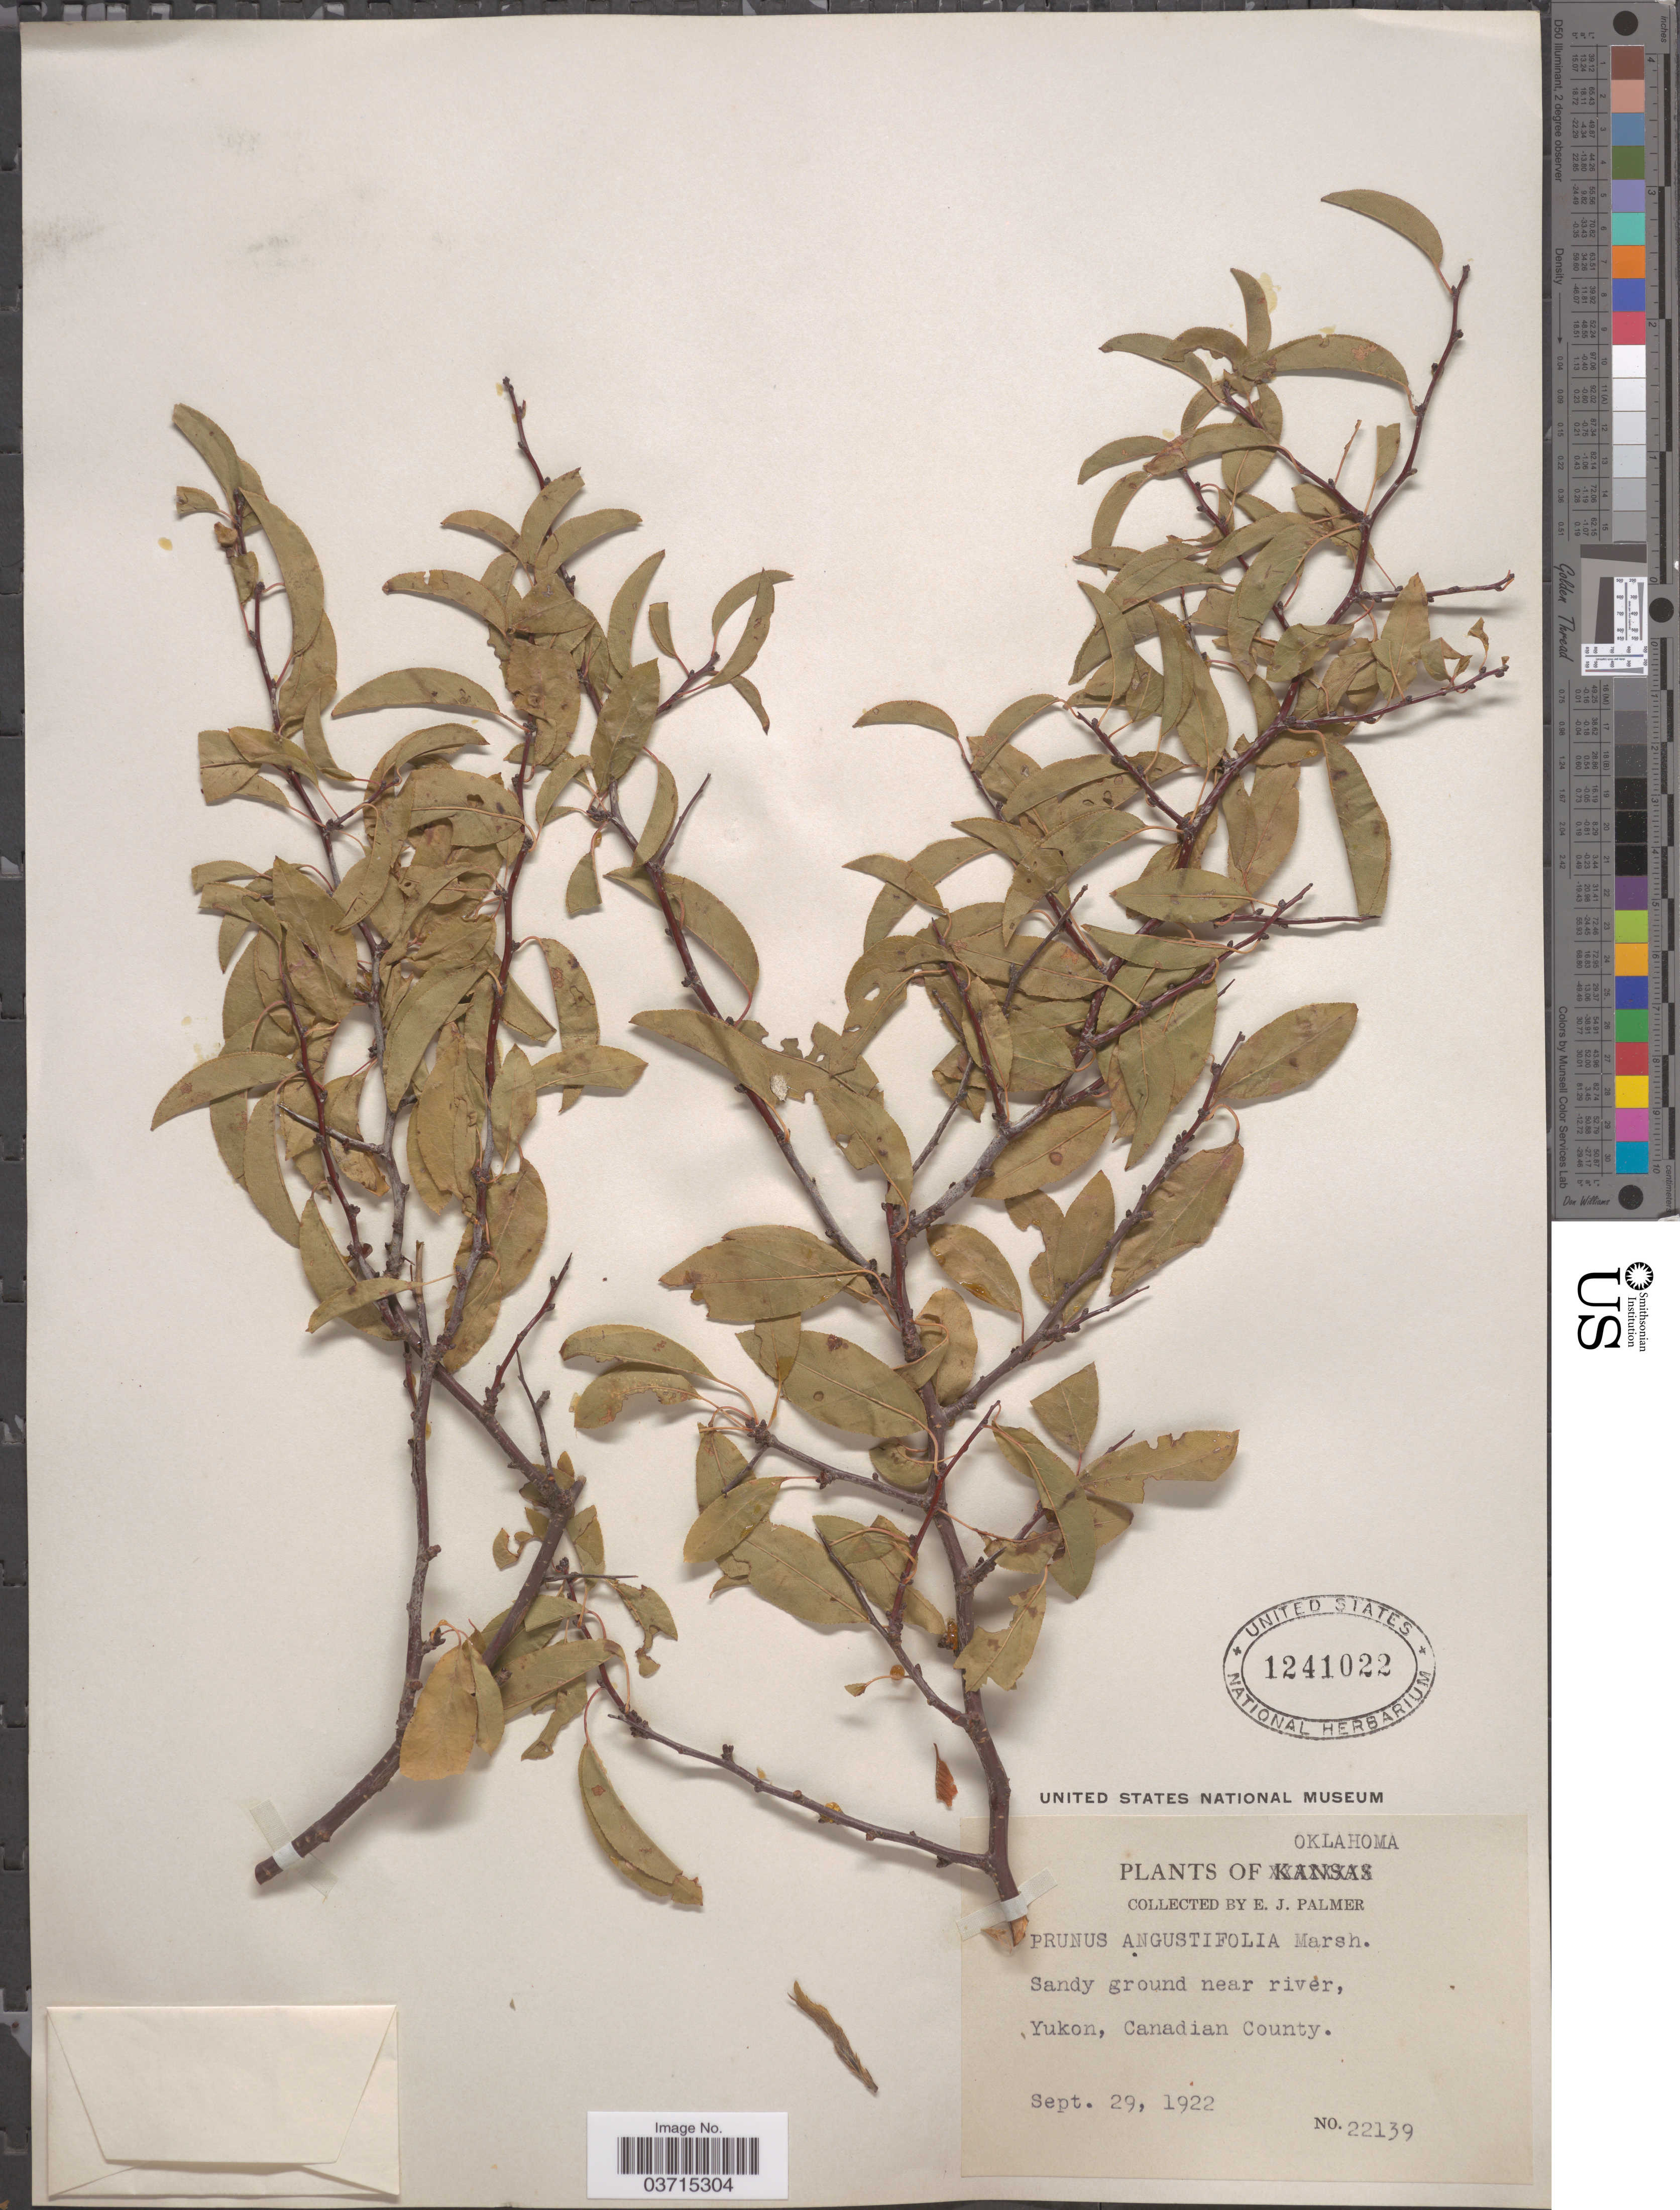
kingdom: Plantae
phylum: Tracheophyta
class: Magnoliopsida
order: Rosales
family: Rosaceae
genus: Prunus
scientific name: Prunus angustifolia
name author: Marshall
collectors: E. J. Palmer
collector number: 22139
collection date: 1922-09-29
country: United States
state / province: Oklahoma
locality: Near river, Yukon, Canadian County.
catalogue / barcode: US 1241022